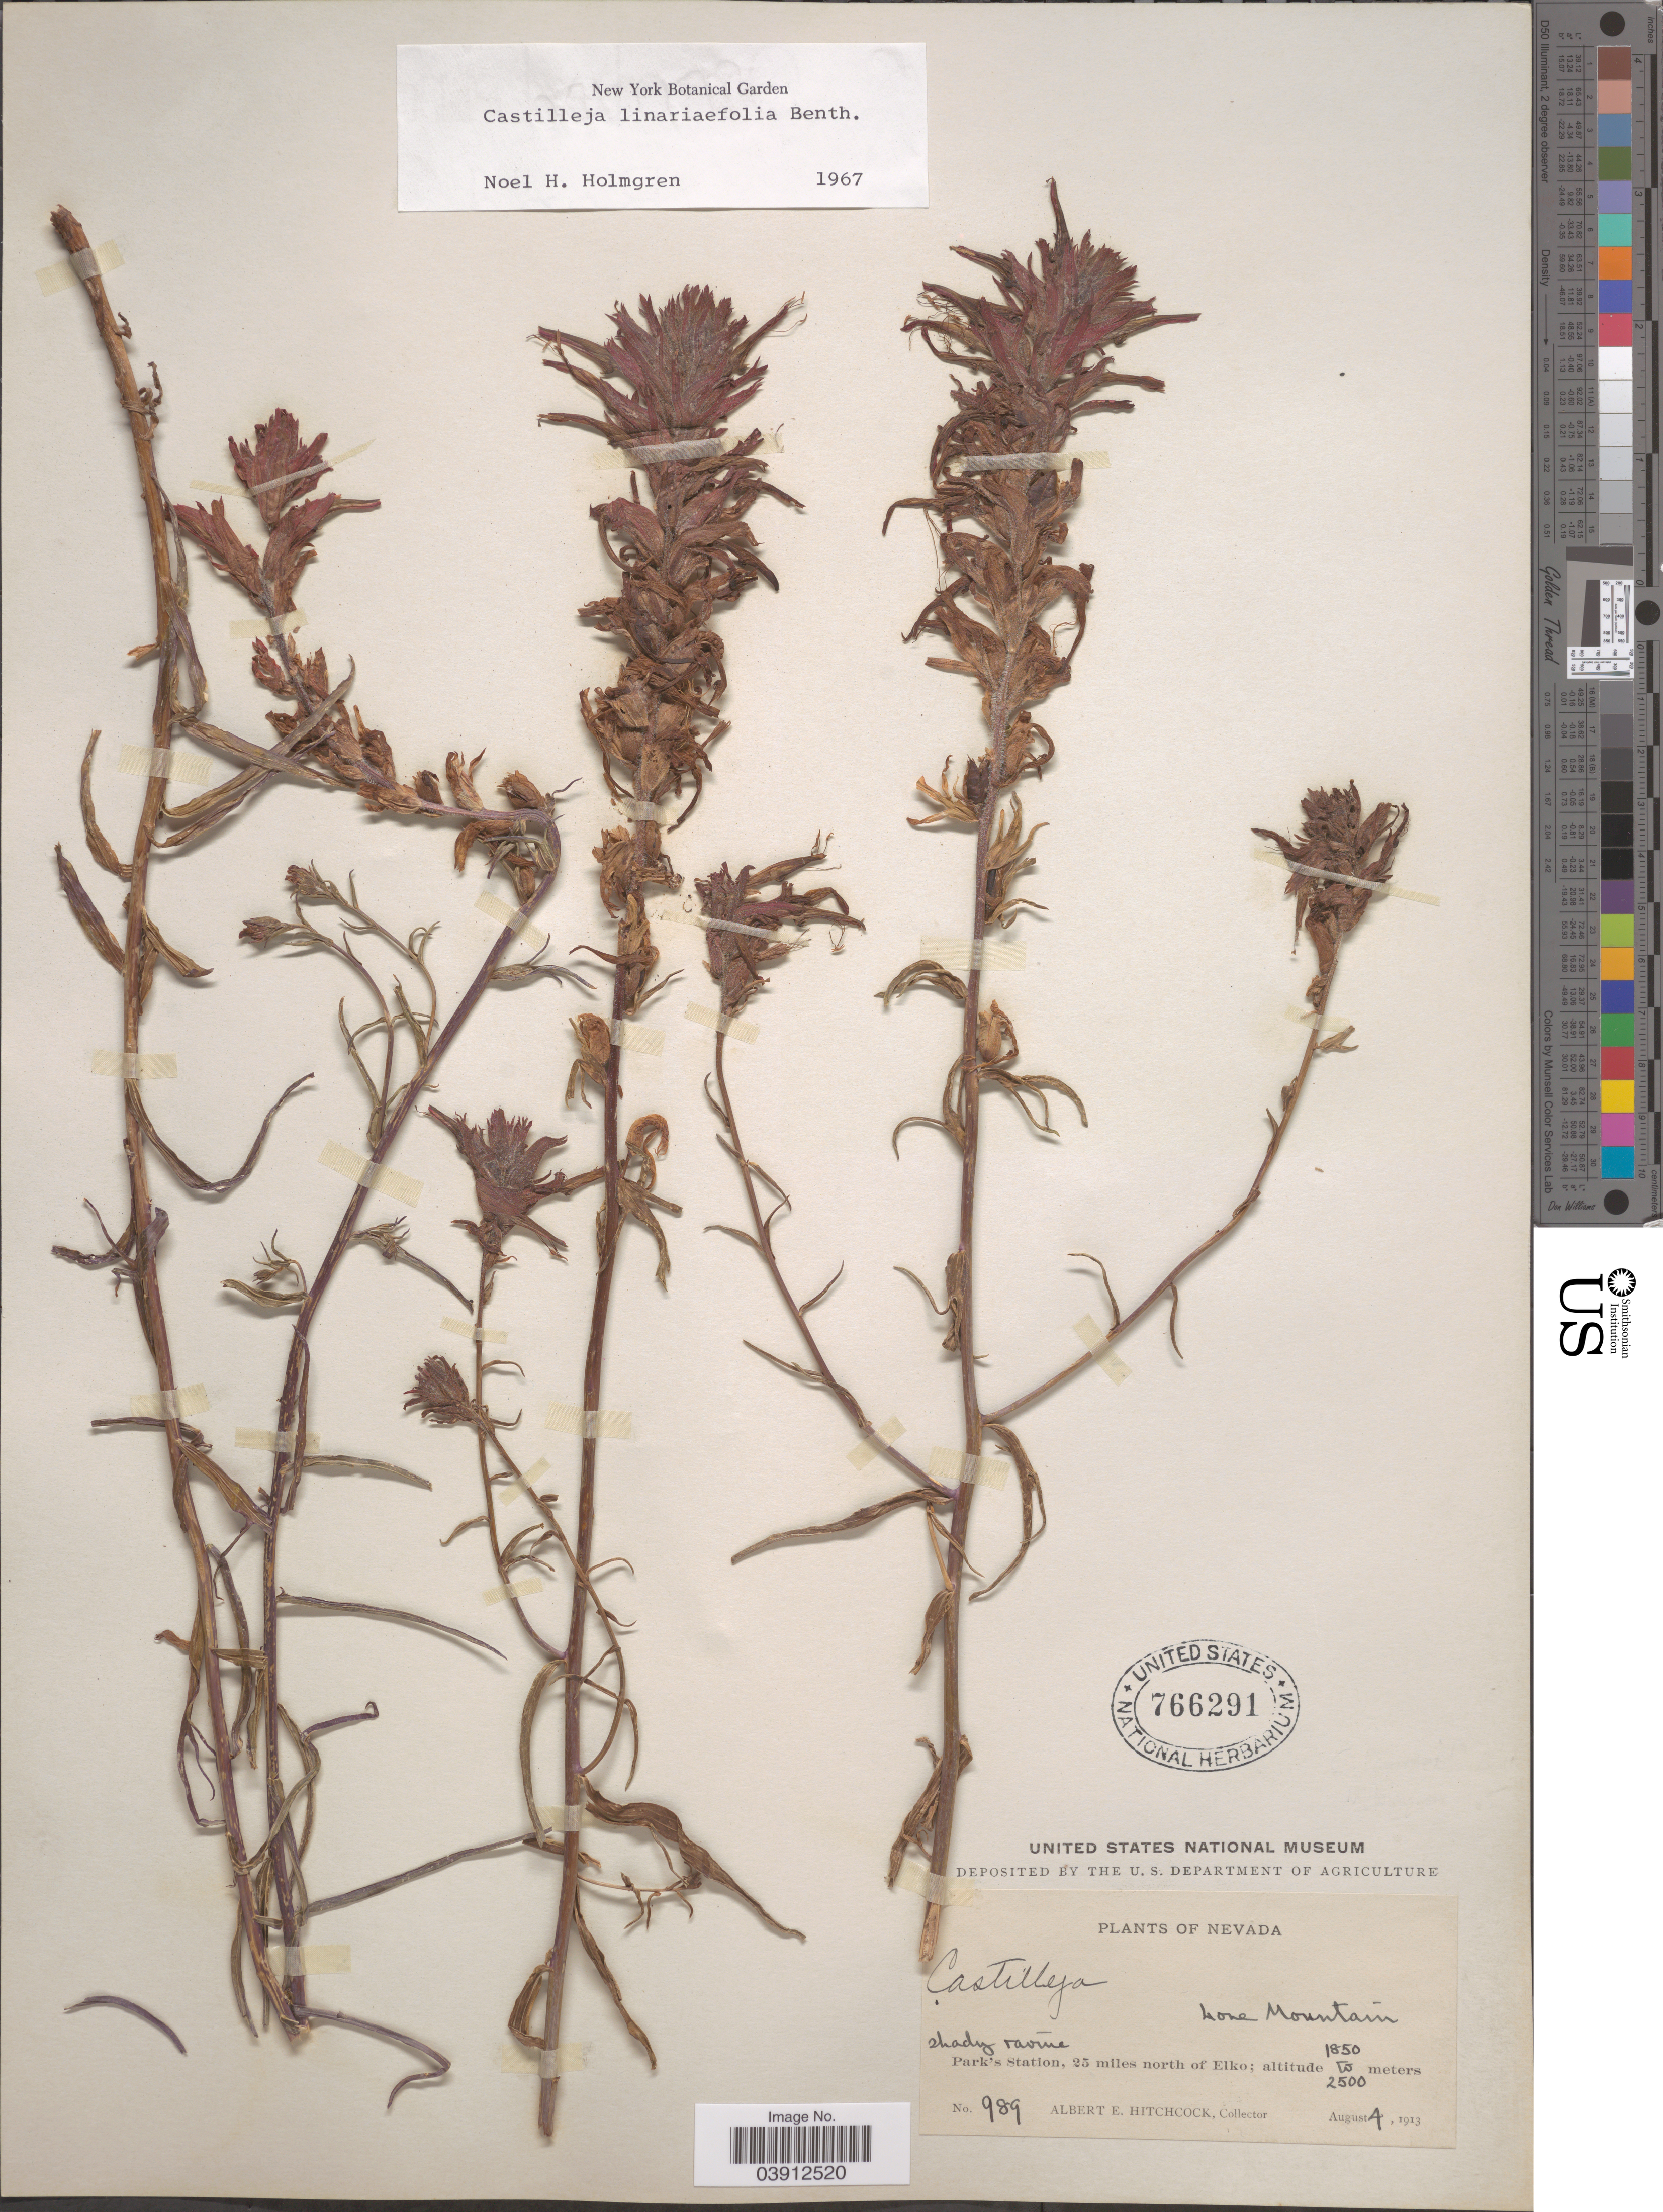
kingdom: Plantae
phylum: Tracheophyta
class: Magnoliopsida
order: Lamiales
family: Orobanchaceae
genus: Castilleja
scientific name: Castilleja linariifolia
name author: Benth.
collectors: A. Hitchcock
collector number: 989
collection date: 1913-08-04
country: United States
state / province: Nevada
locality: Lone Mountain. Shady ravine, Park's Station, 25 miles north of Elko.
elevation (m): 1850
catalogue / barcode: US 766291